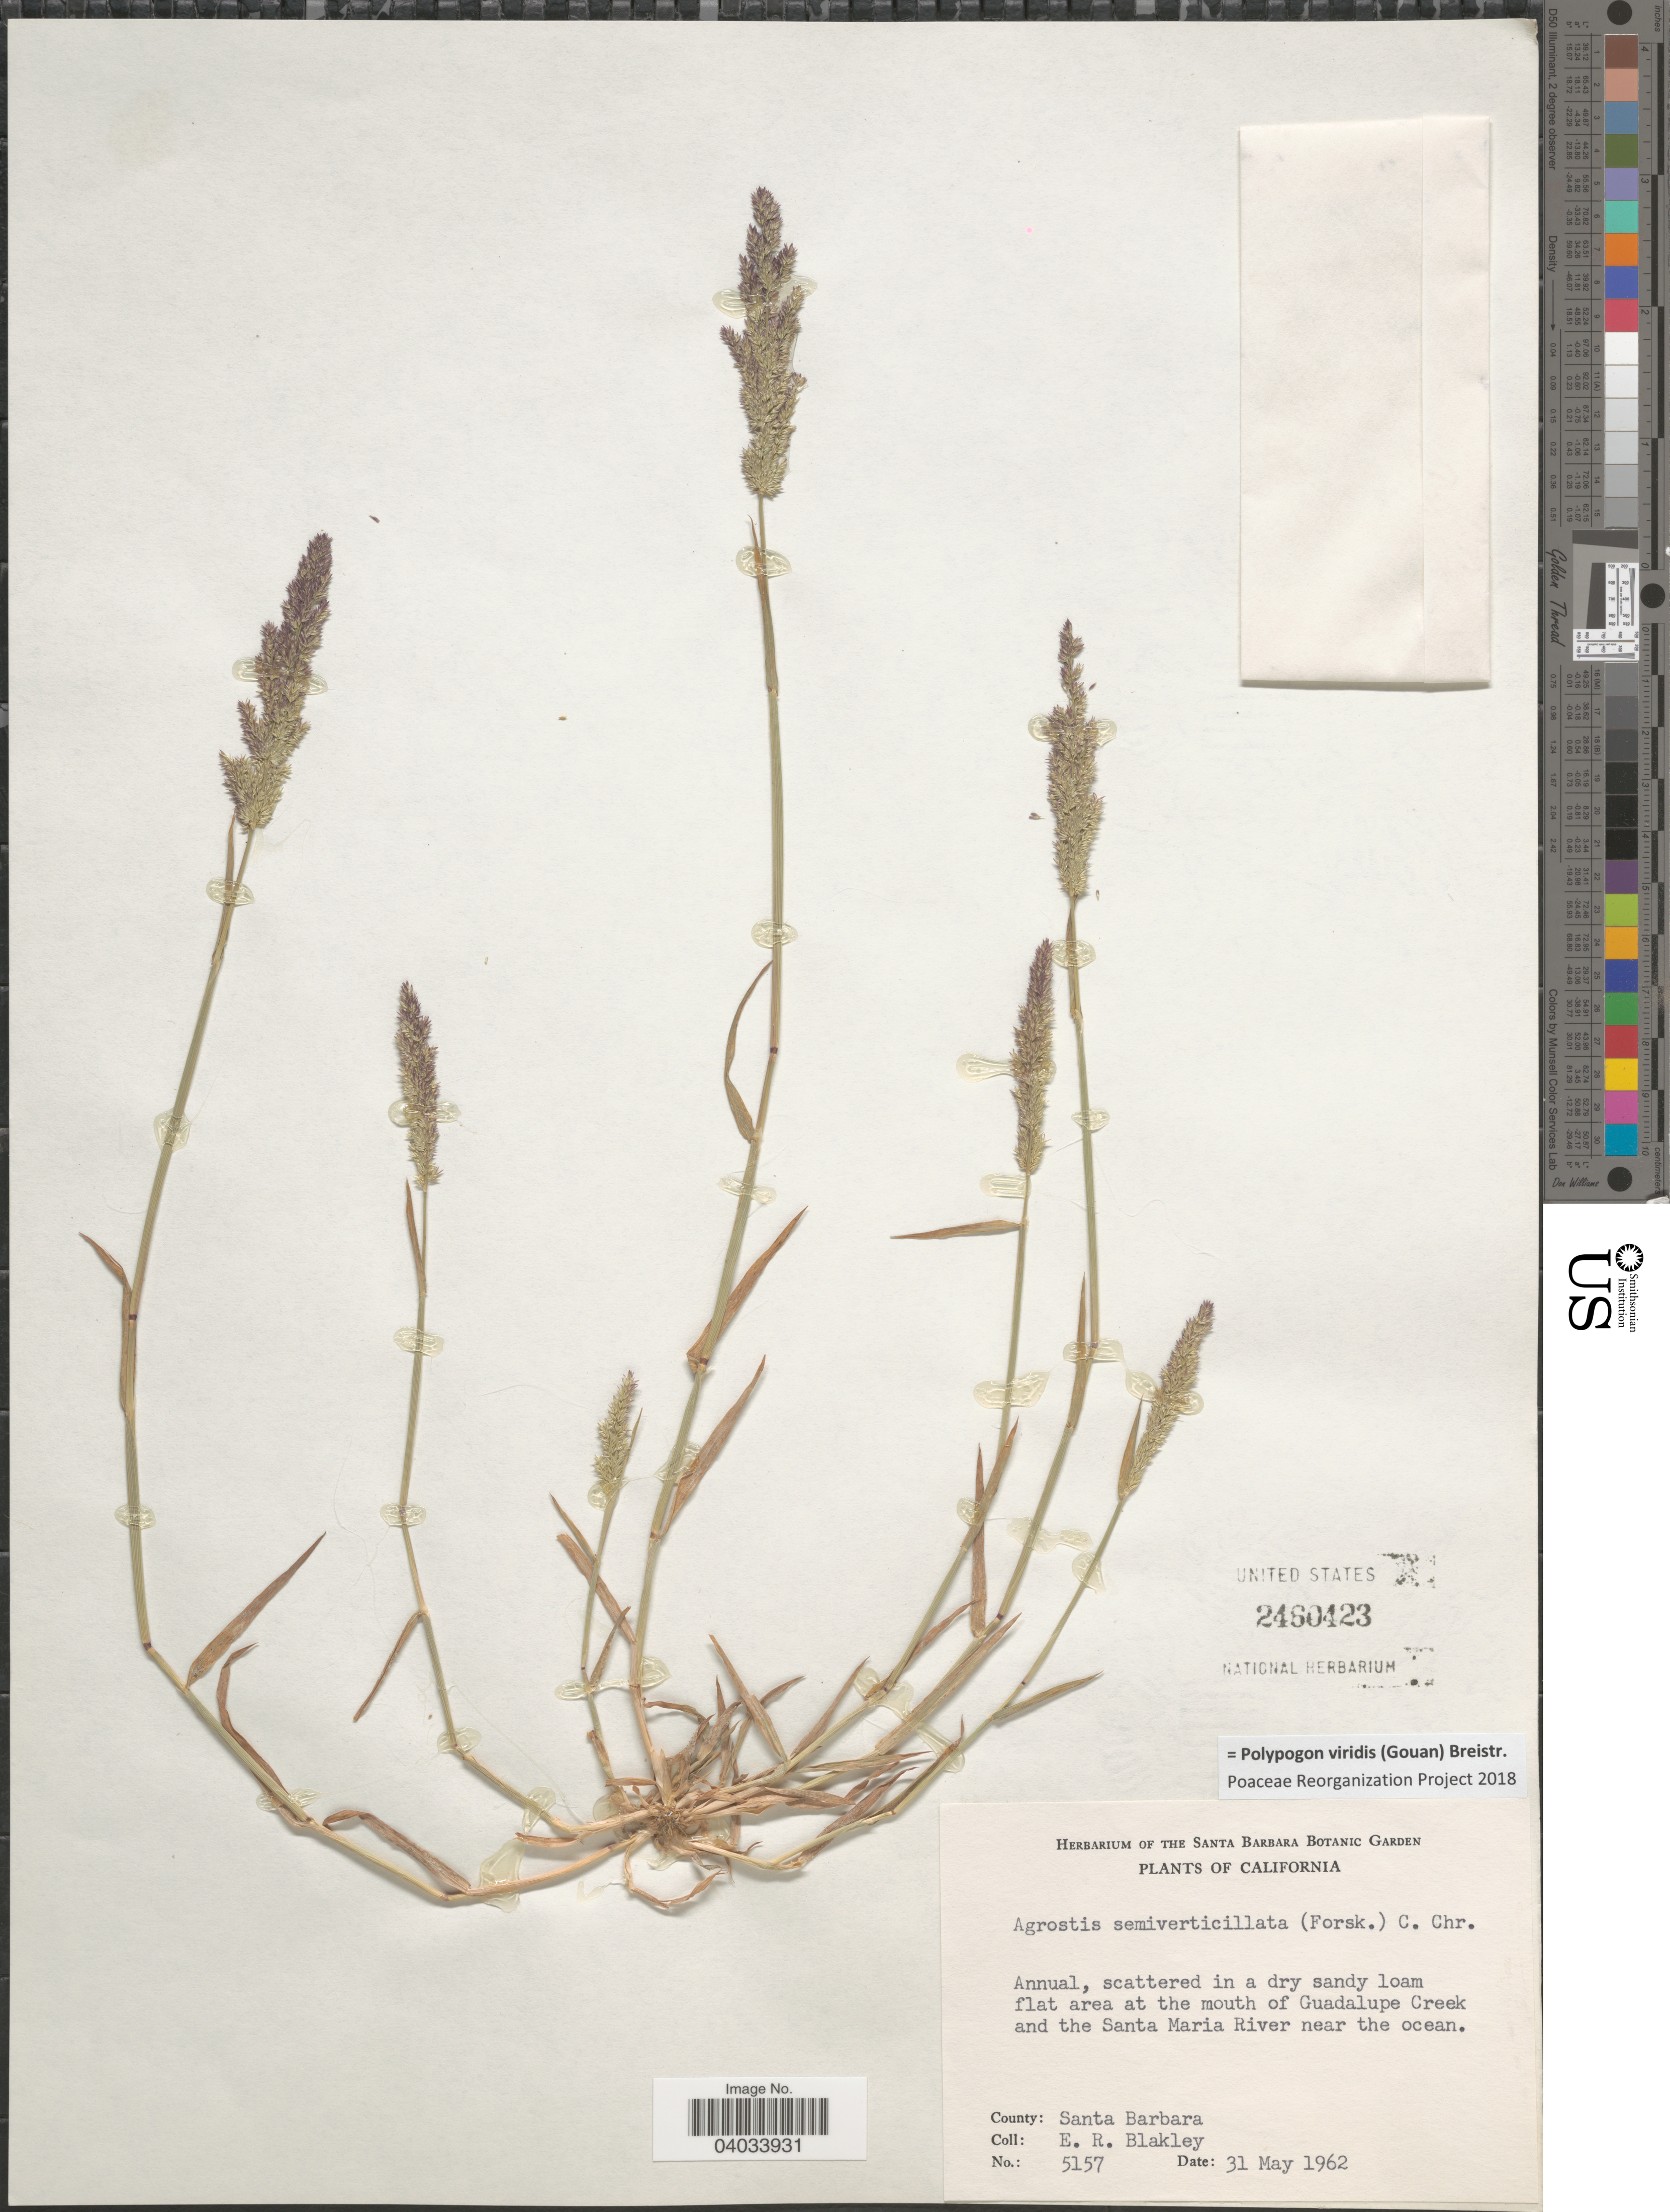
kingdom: Plantae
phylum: Tracheophyta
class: Liliopsida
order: Poales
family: Poaceae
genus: Polypogon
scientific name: Polypogon viridis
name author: (Gouan) Breistroffer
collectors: E. R. Blakley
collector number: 5157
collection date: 1962-05-31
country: United States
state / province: California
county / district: Santa Barbara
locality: Flat area at the mouth of Guadalupe Creek and the Santa Maria River near the ocean. County: Santa Barbara.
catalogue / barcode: US 2460423